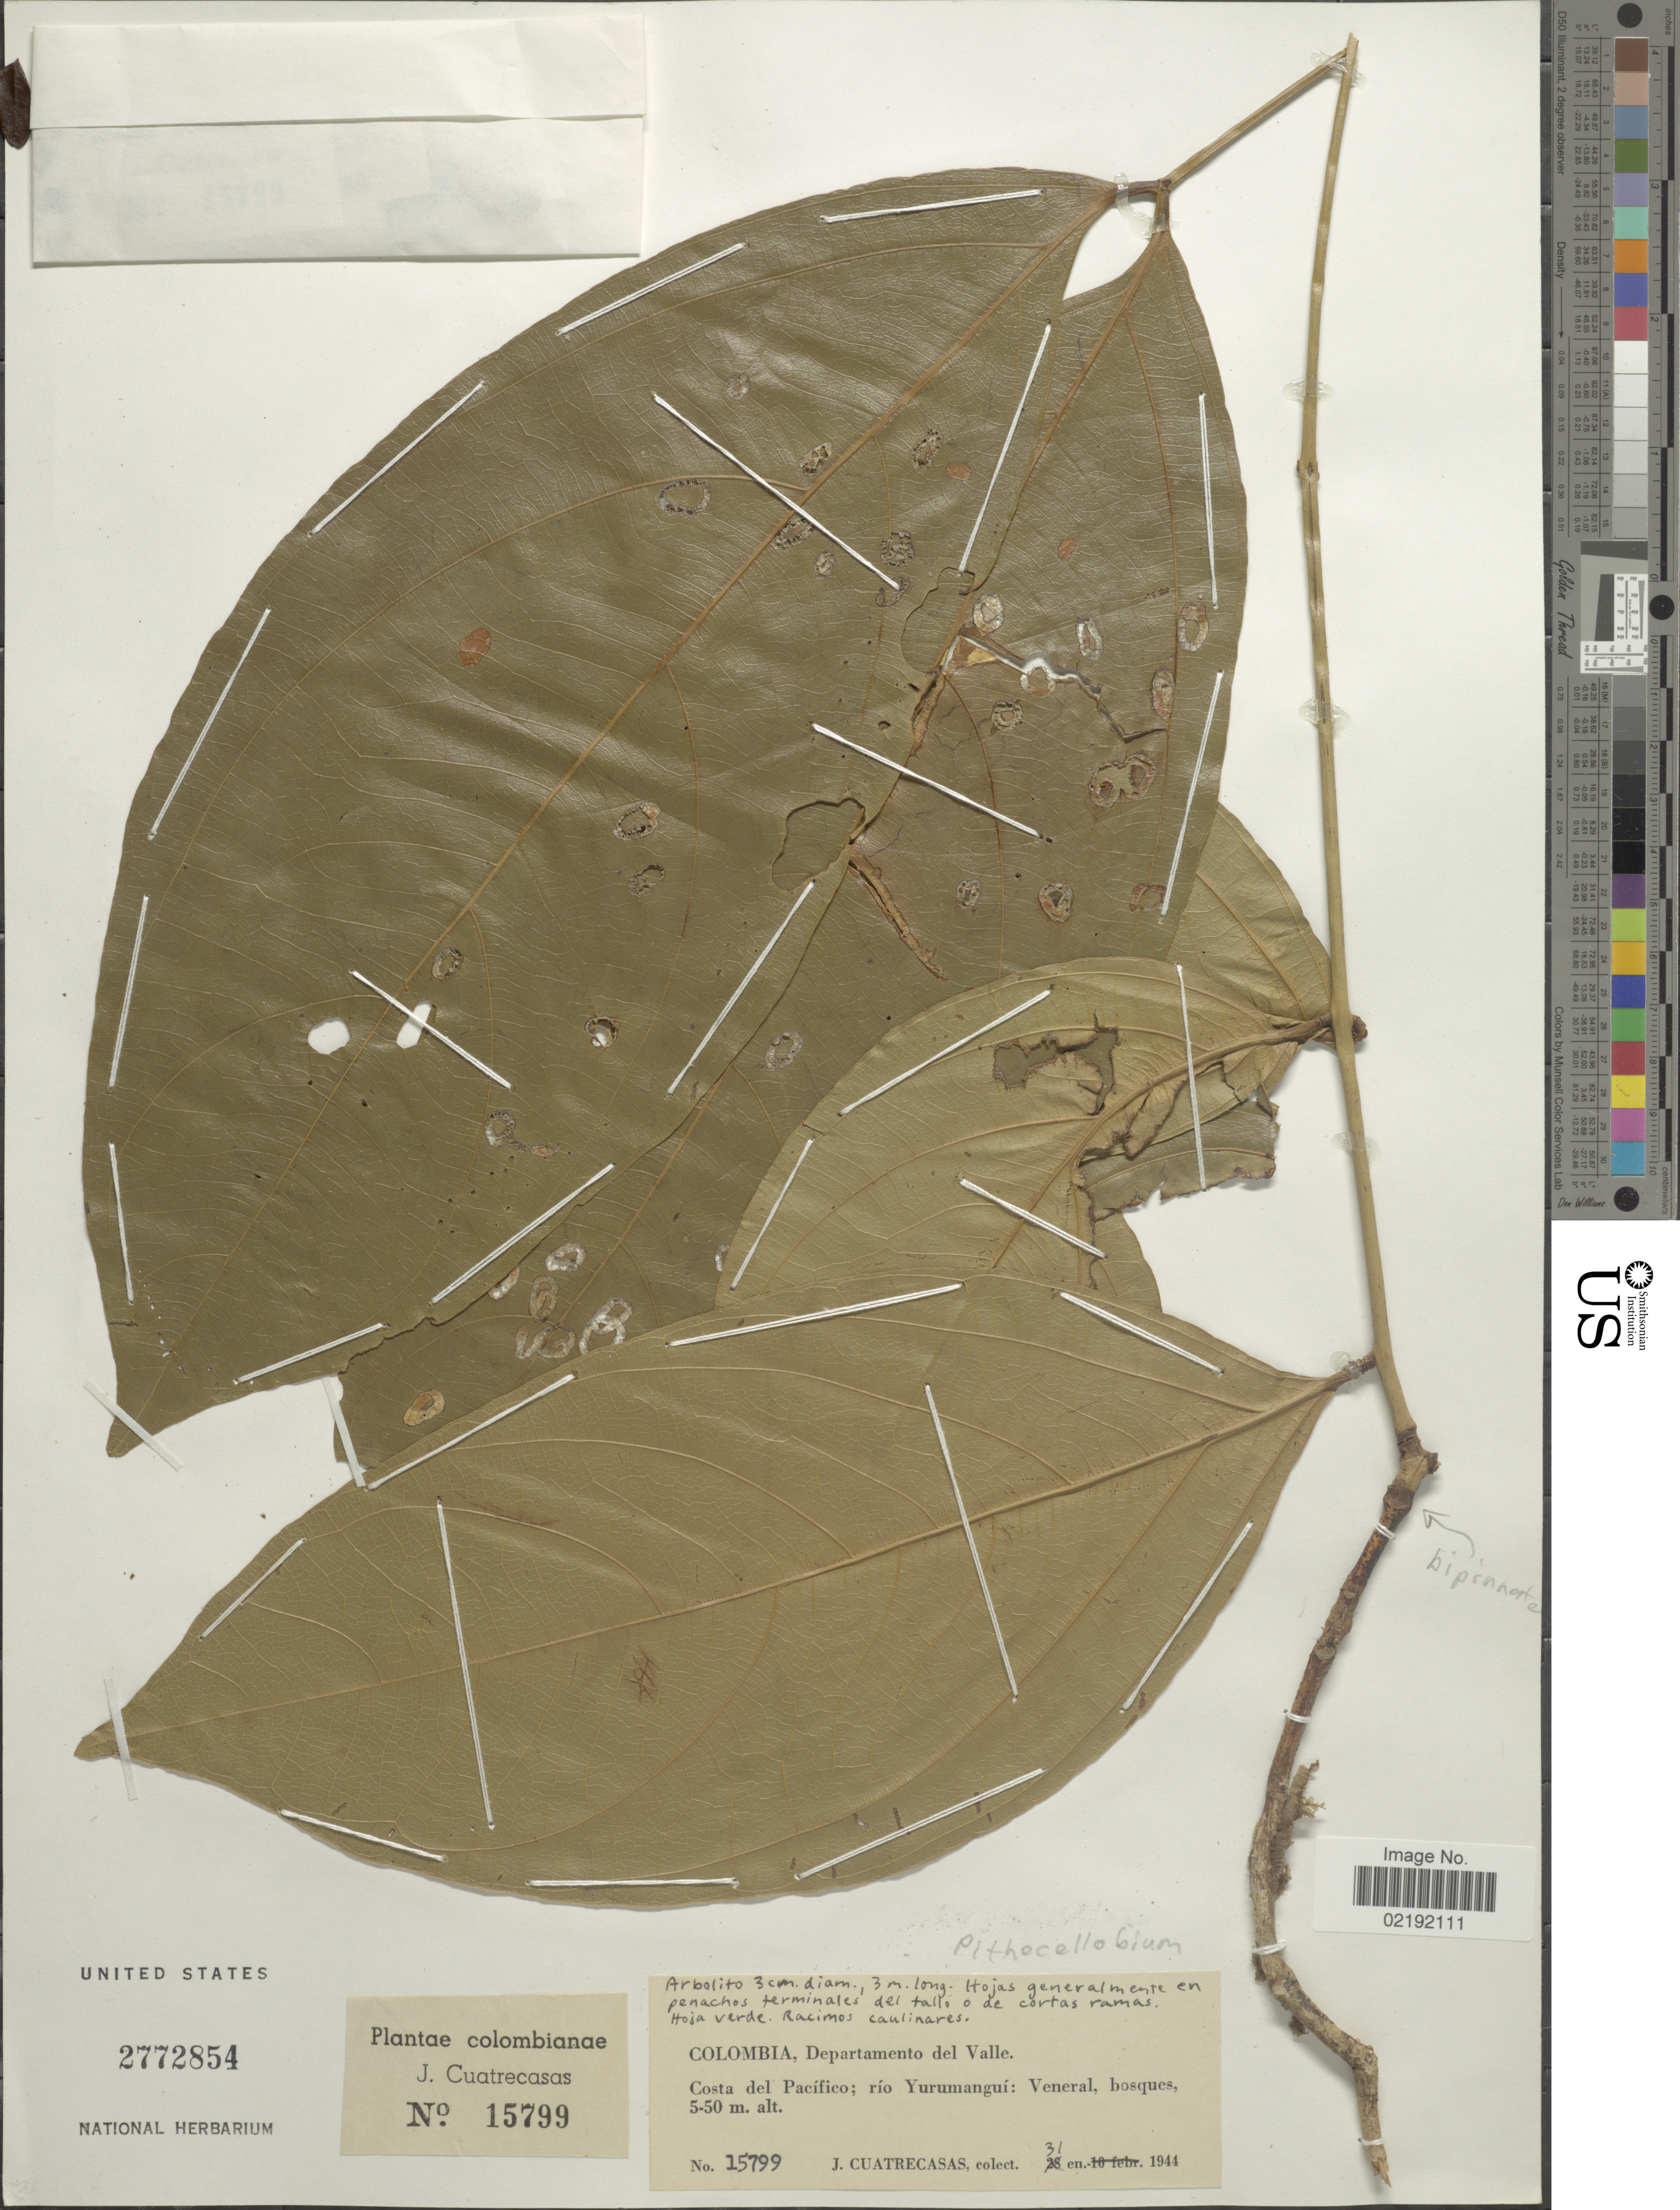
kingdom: Plantae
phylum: Tracheophyta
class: Magnoliopsida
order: Fabales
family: Fabaceae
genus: Pithecellobium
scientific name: Pithecellobium sp.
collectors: J. Cuatrecasas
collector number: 15799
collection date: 1944-01-31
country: Colombia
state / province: Valle del Cauca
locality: Colombia, Departamento del Valle. Costa del Pacífico; río Yurumanguí: Veneral, bosques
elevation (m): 5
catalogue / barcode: US 2772854